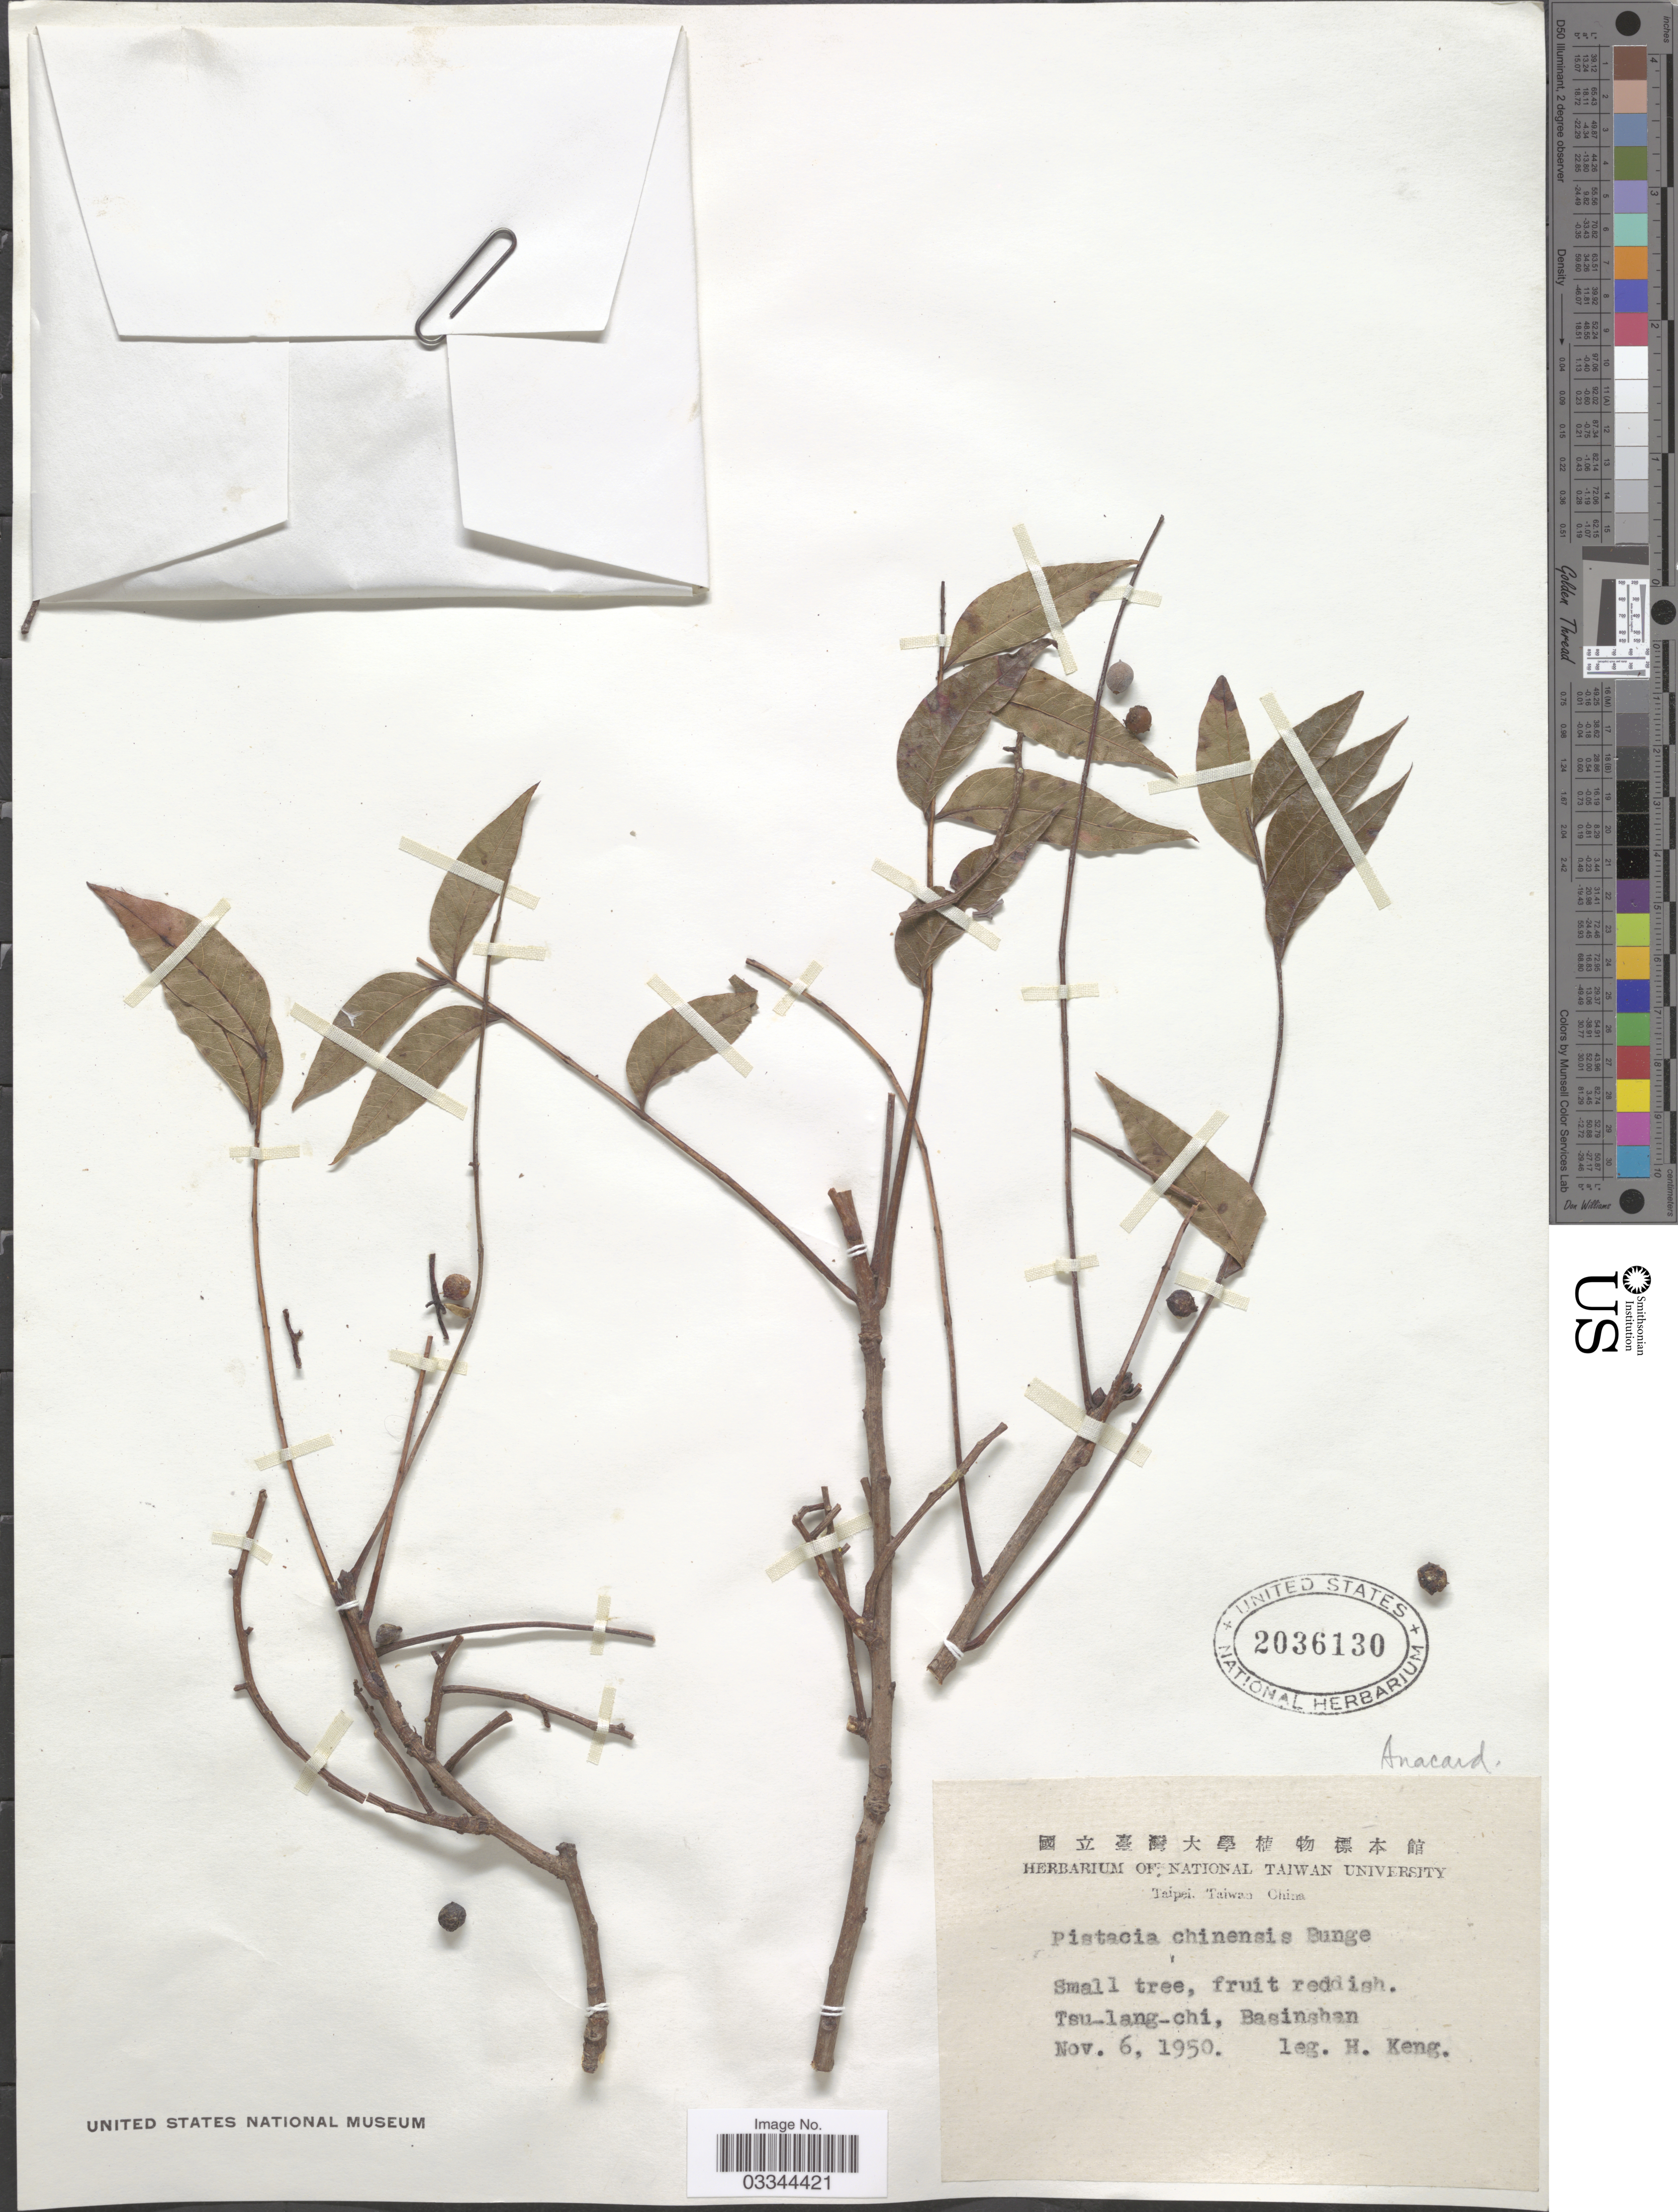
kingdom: Plantae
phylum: Tracheophyta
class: Magnoliopsida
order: Sapindales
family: Anacardiaceae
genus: Pistacia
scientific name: Pistacia chinensis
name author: Bunge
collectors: H. Keng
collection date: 1950-11-06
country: Taiwan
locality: Tsu-lang-chi, Basinshan.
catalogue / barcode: US 2036130